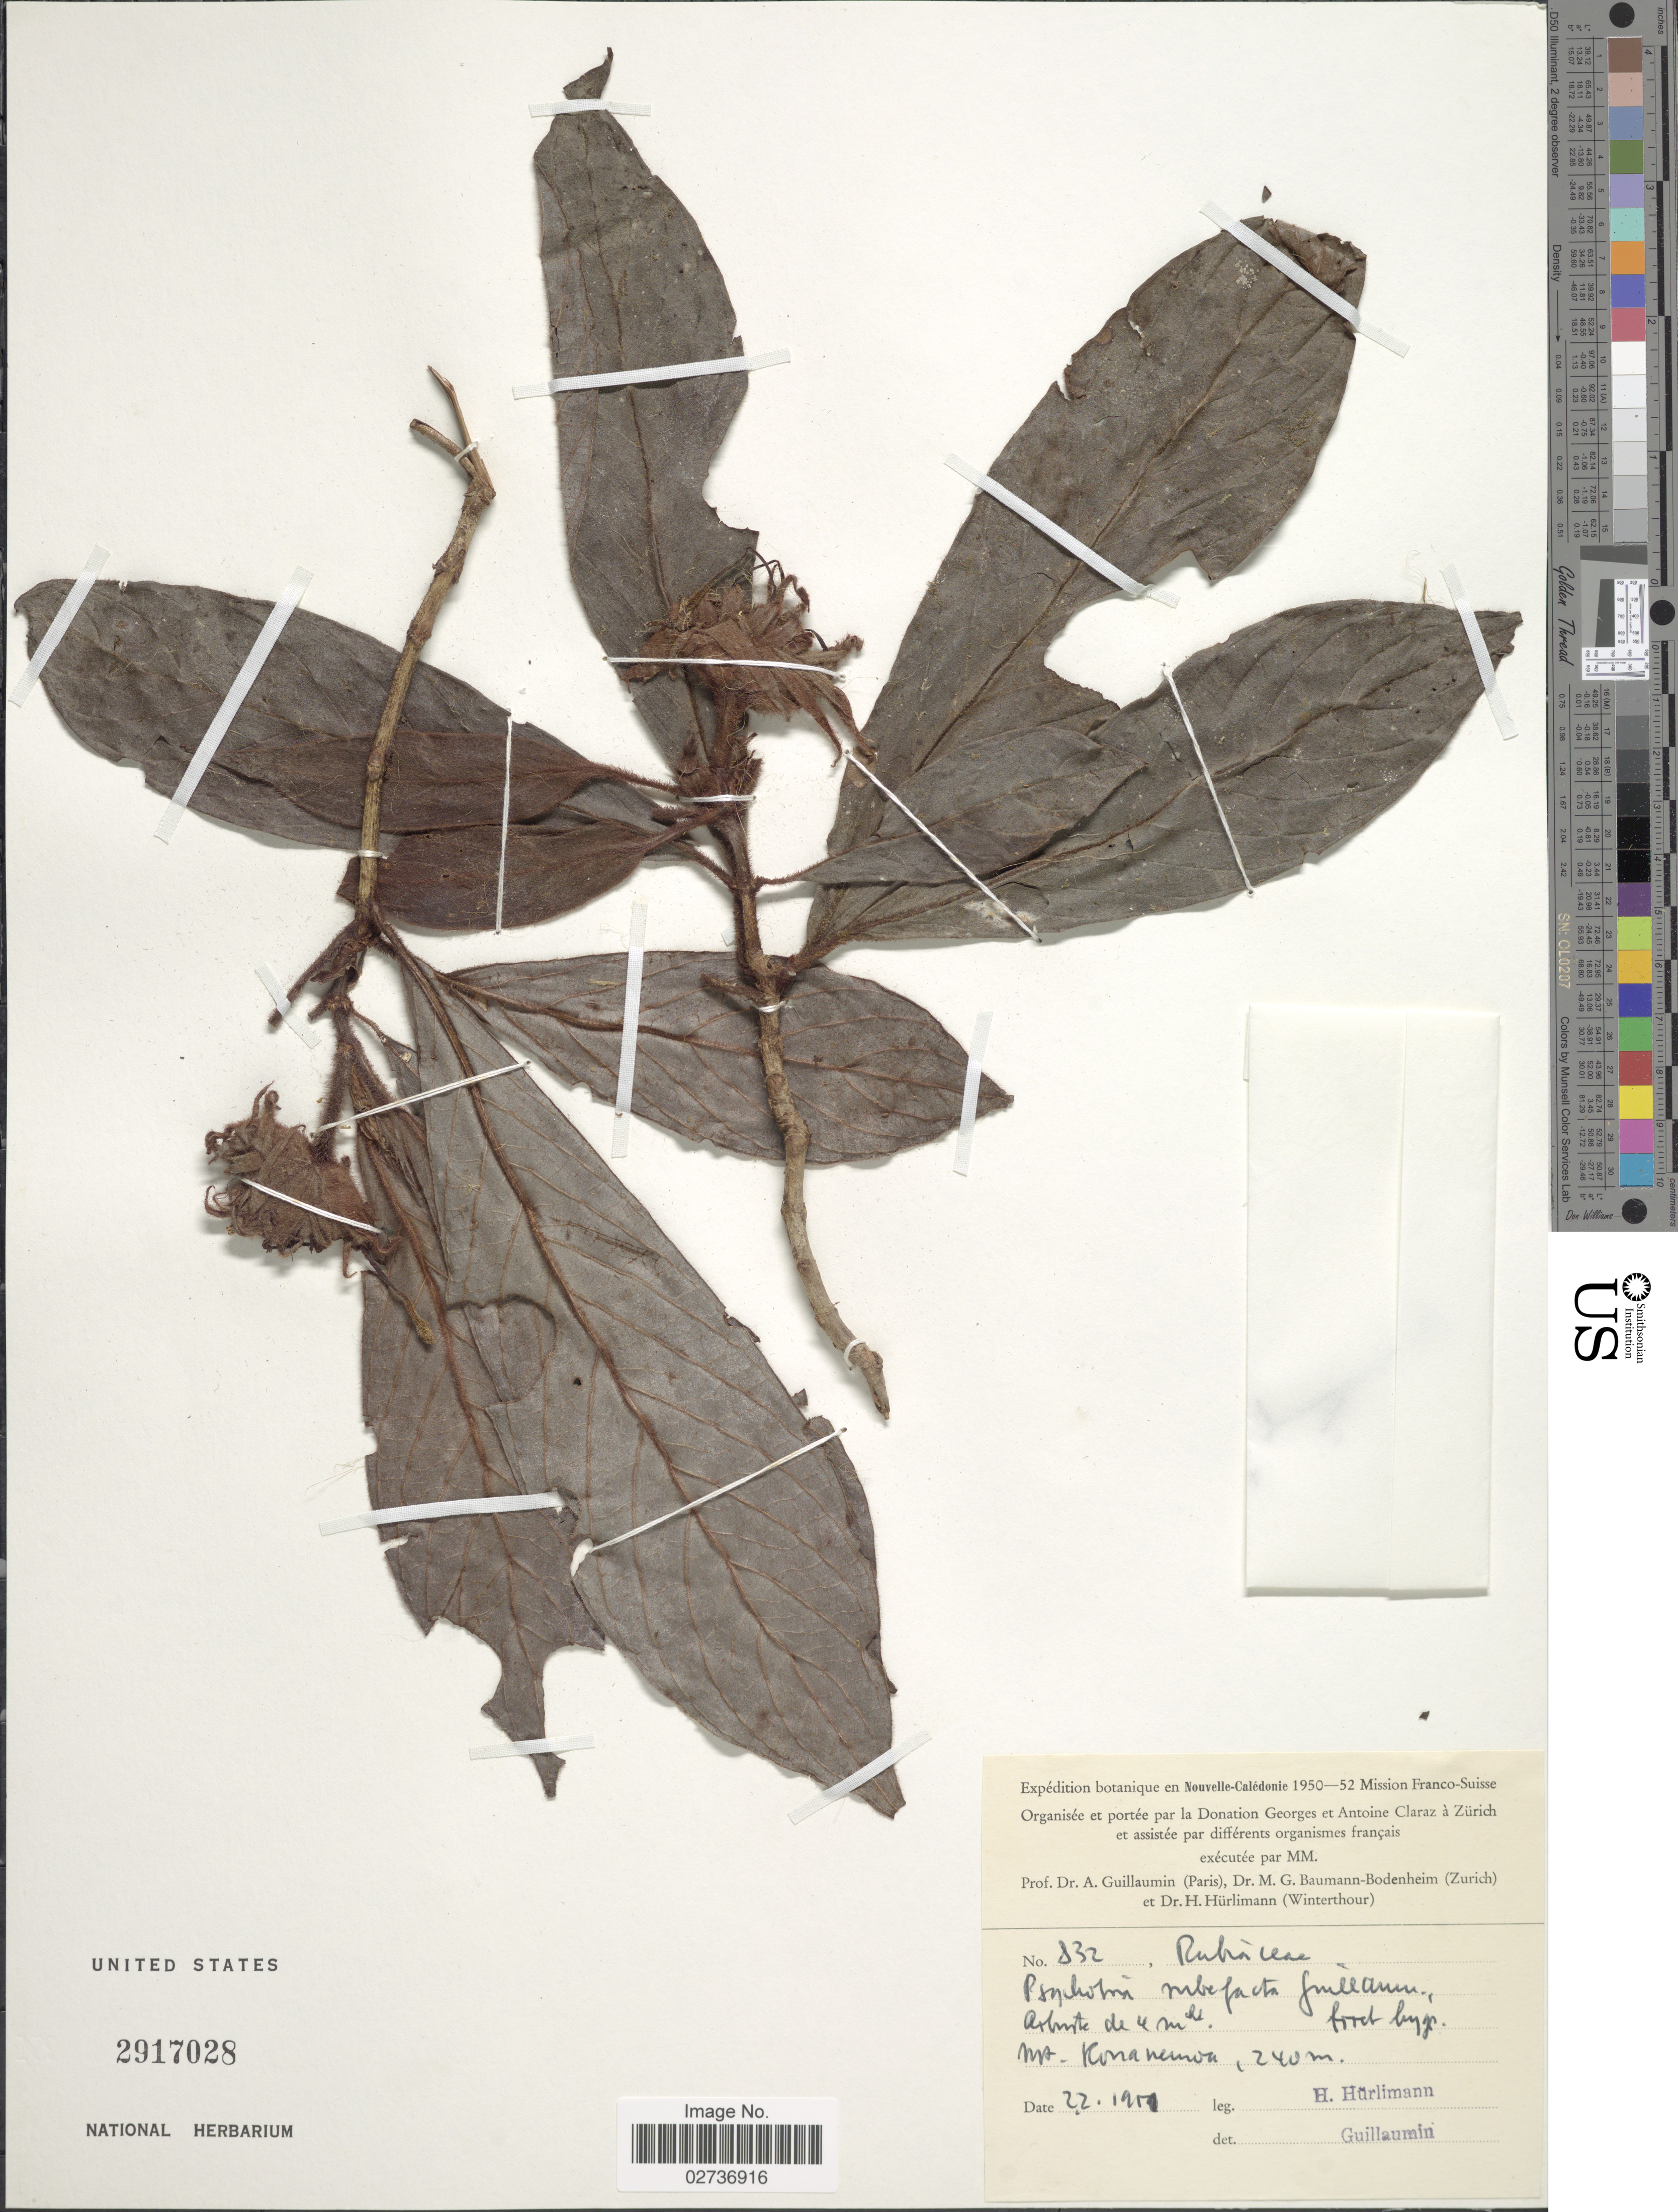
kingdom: Plantae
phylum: Tracheophyta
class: Magnoliopsida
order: Gentianales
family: Rubiaceae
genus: Psychotria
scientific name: Psychotria rubefacta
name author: (S. Moore) Guillaumin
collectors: H. Hürlimann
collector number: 832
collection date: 1950-02-02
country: New Caledonia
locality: Mt. Konaneuwa. [interpreted]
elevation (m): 240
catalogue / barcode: US 2917028